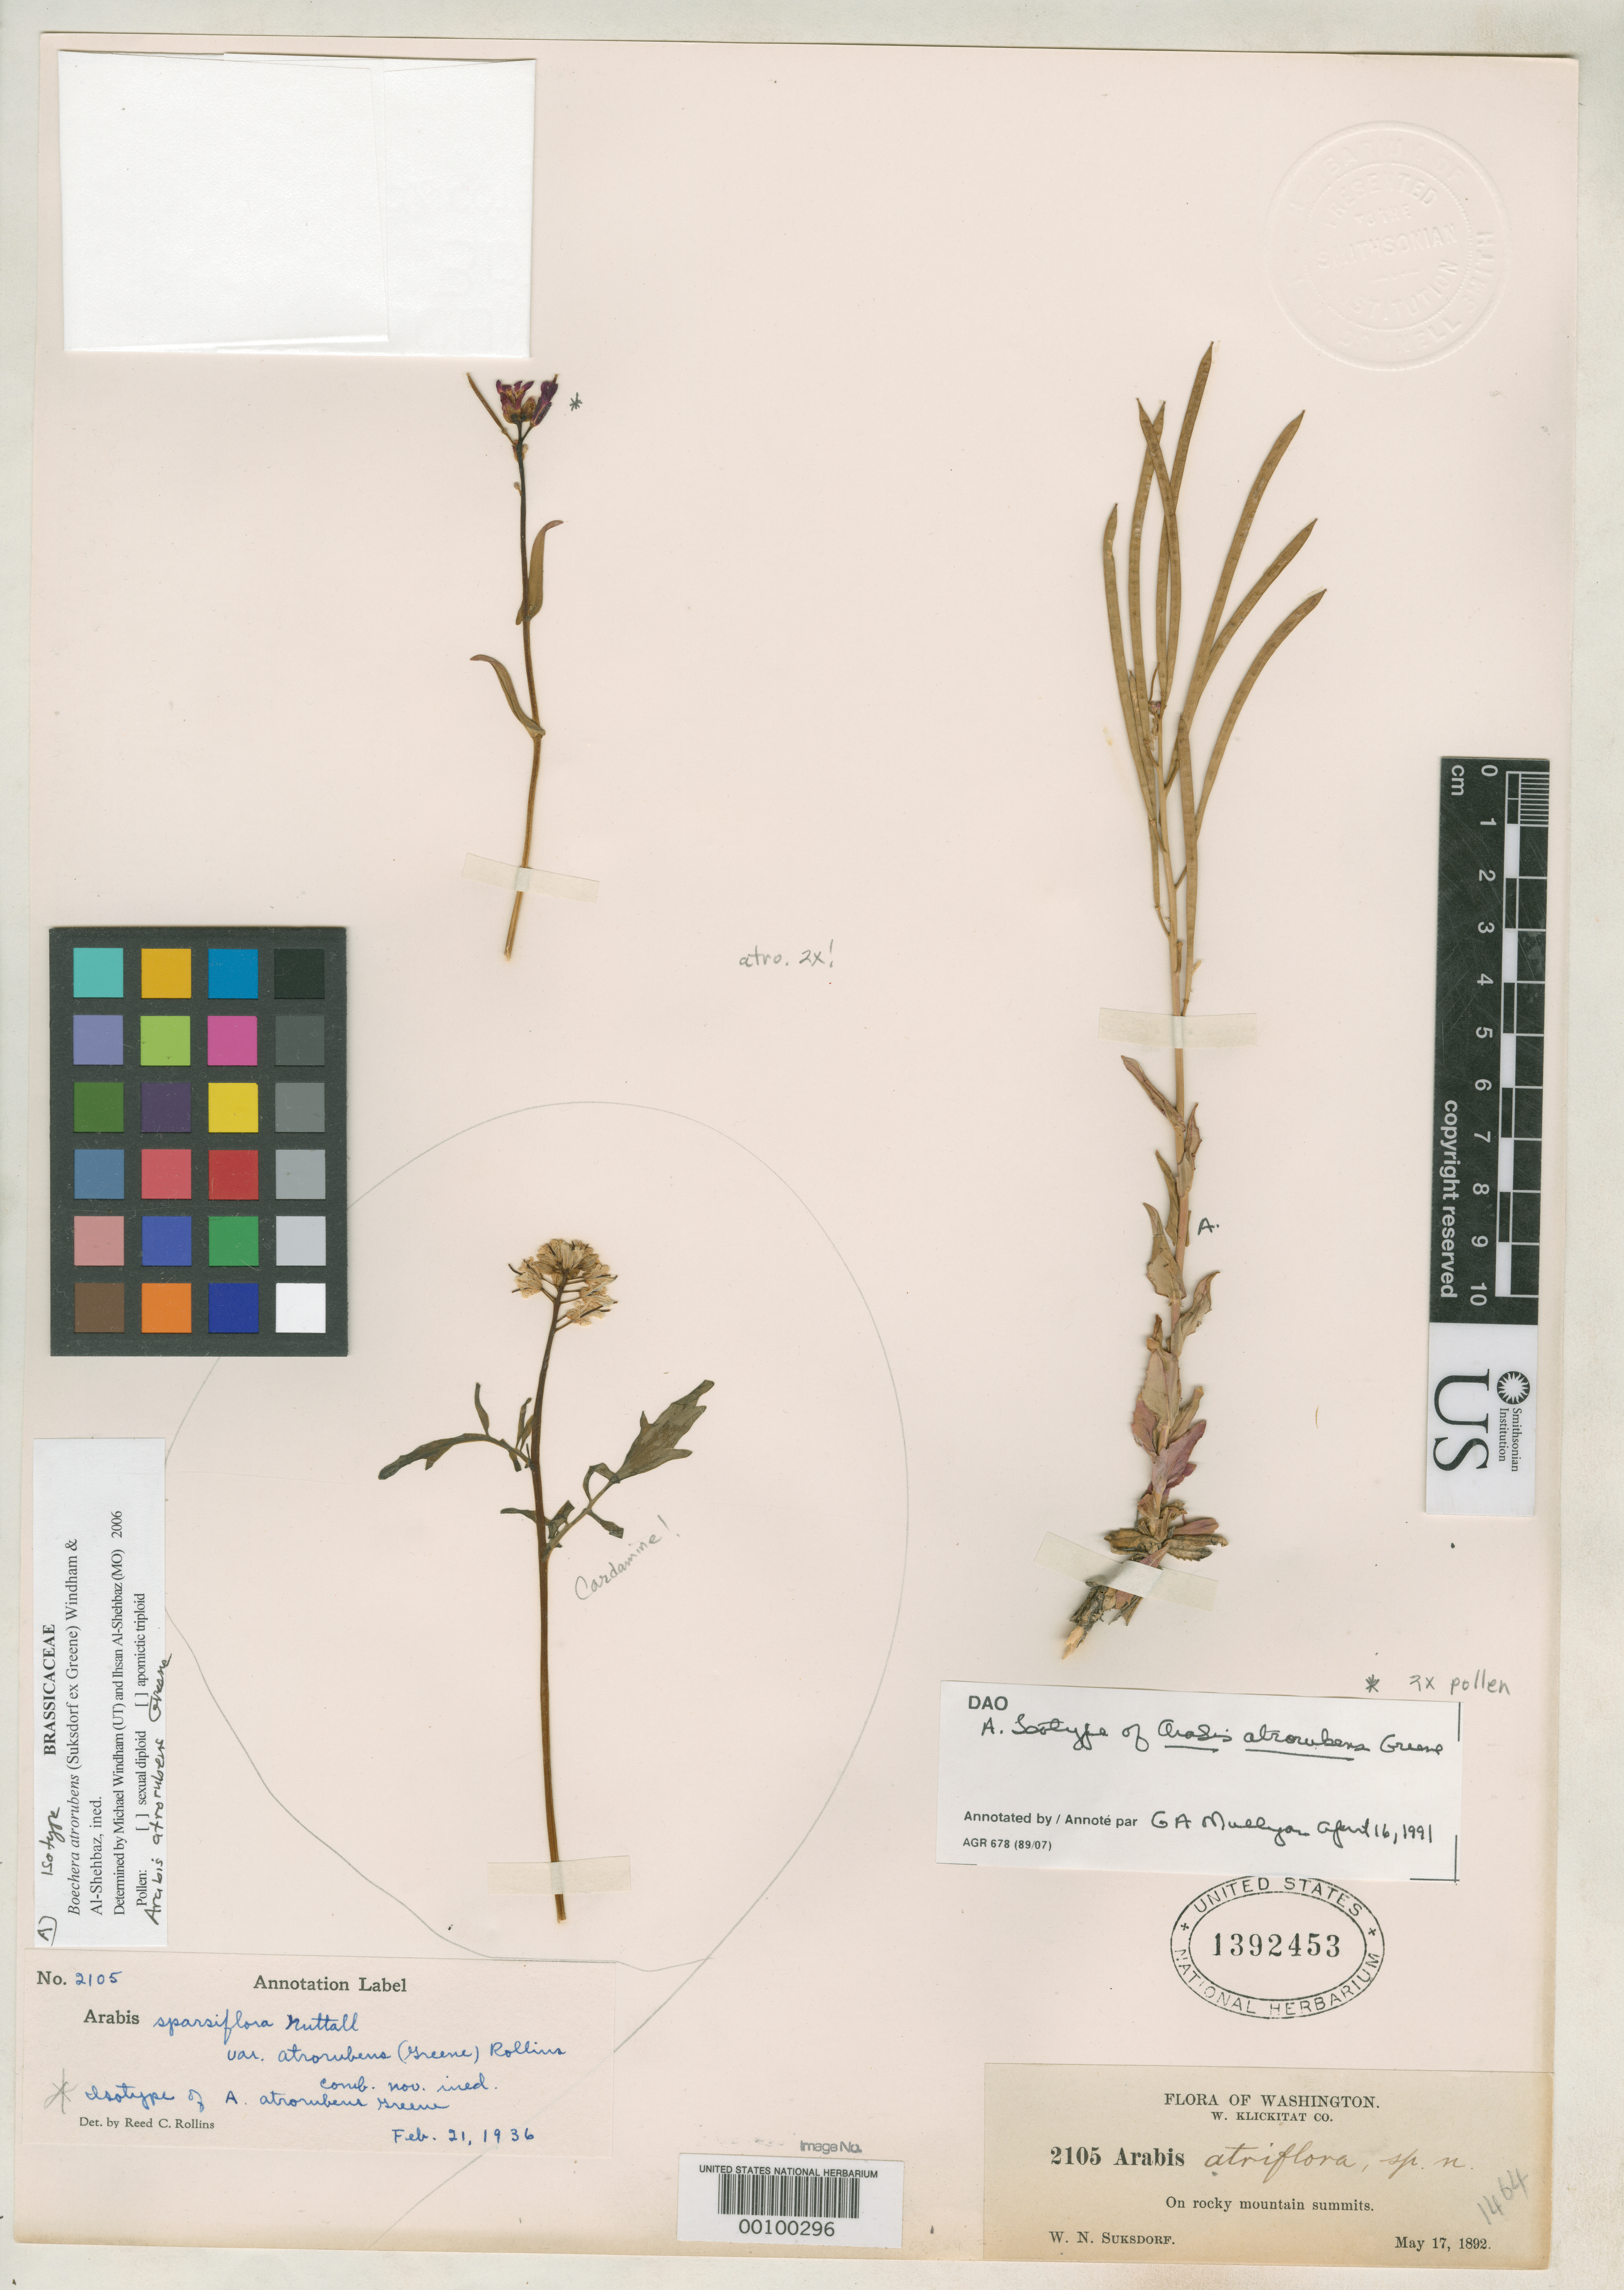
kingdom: Plantae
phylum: Tracheophyta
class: Magnoliopsida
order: Brassicales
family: Brassicaceae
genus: Arabis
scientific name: Arabis atrorubens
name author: Suksd. ex Greene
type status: Isotype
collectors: W. N. Suksdorf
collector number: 2105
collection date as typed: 17 May 1892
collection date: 1892-05-17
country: United States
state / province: Washington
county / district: Klickitat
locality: Rocky Mountain summits.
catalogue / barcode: US 1392453